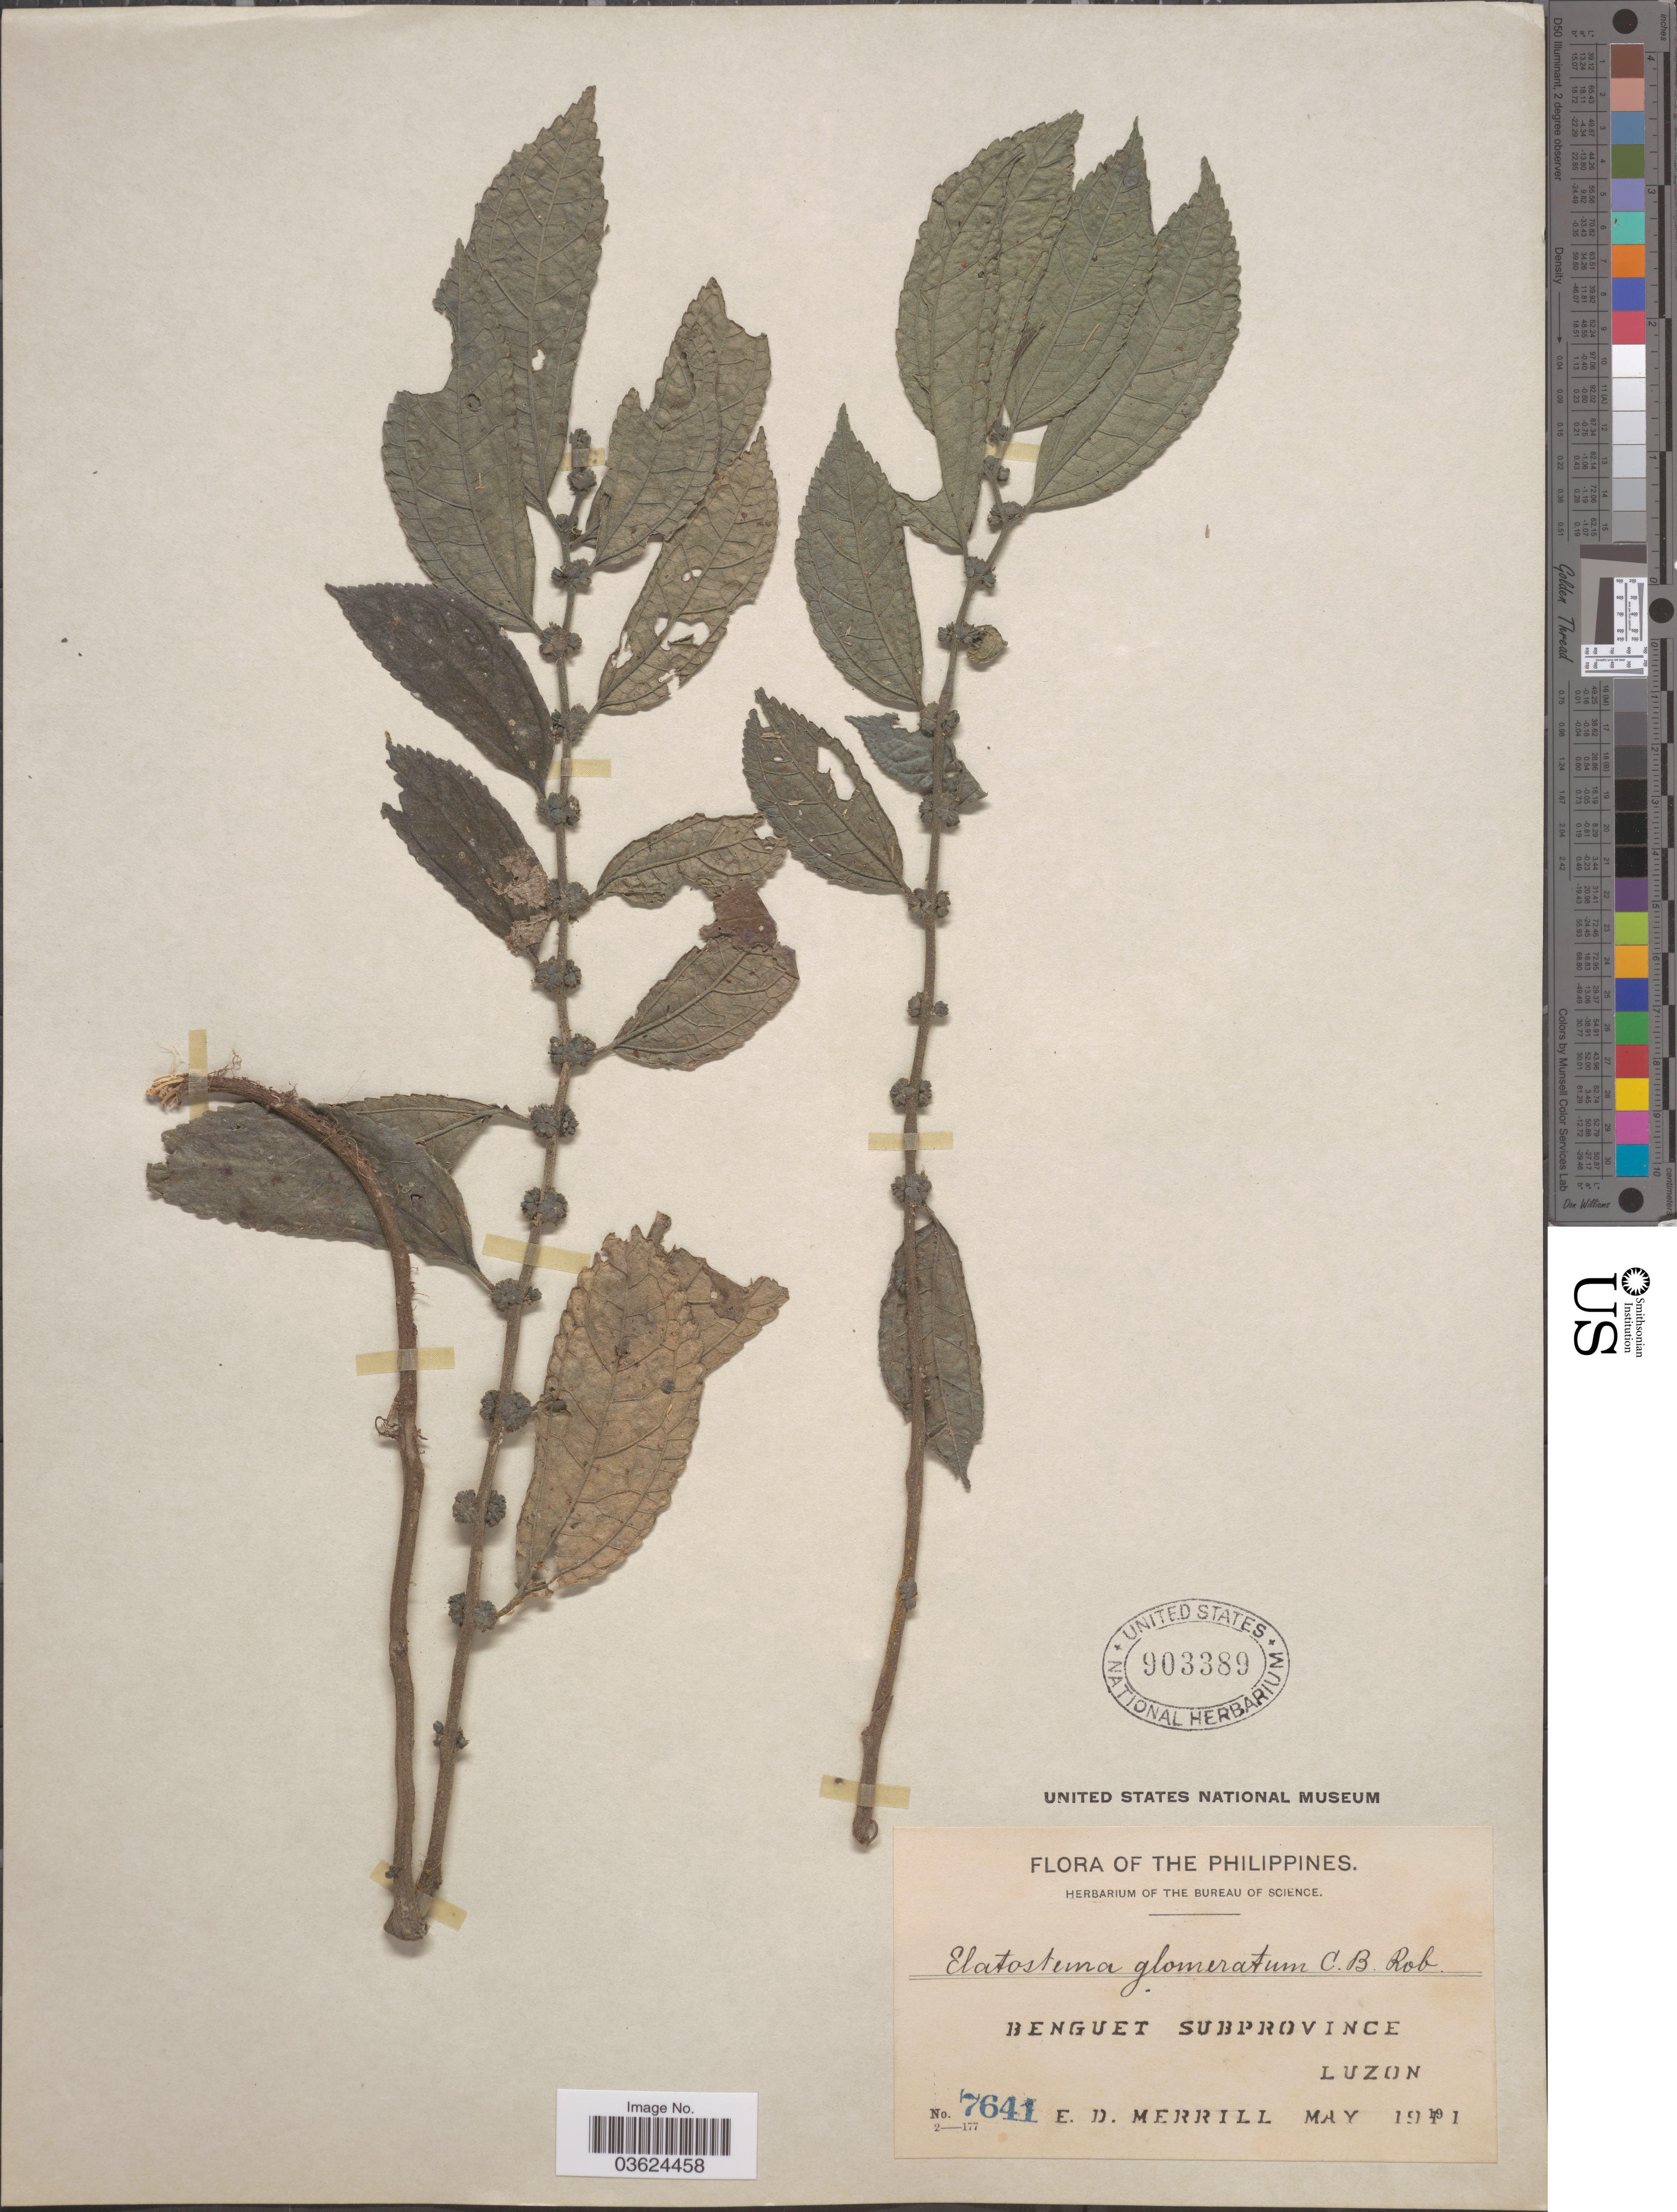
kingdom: Plantae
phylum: Tracheophyta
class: Magnoliopsida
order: Rosales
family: Urticaceae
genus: Elatostema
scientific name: Elatostema glomeratum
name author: C.B. Rob.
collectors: E. D. Merrill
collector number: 7641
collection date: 1911-05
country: Philippines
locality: Benguet Subprovince, Luzon.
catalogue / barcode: US 903389